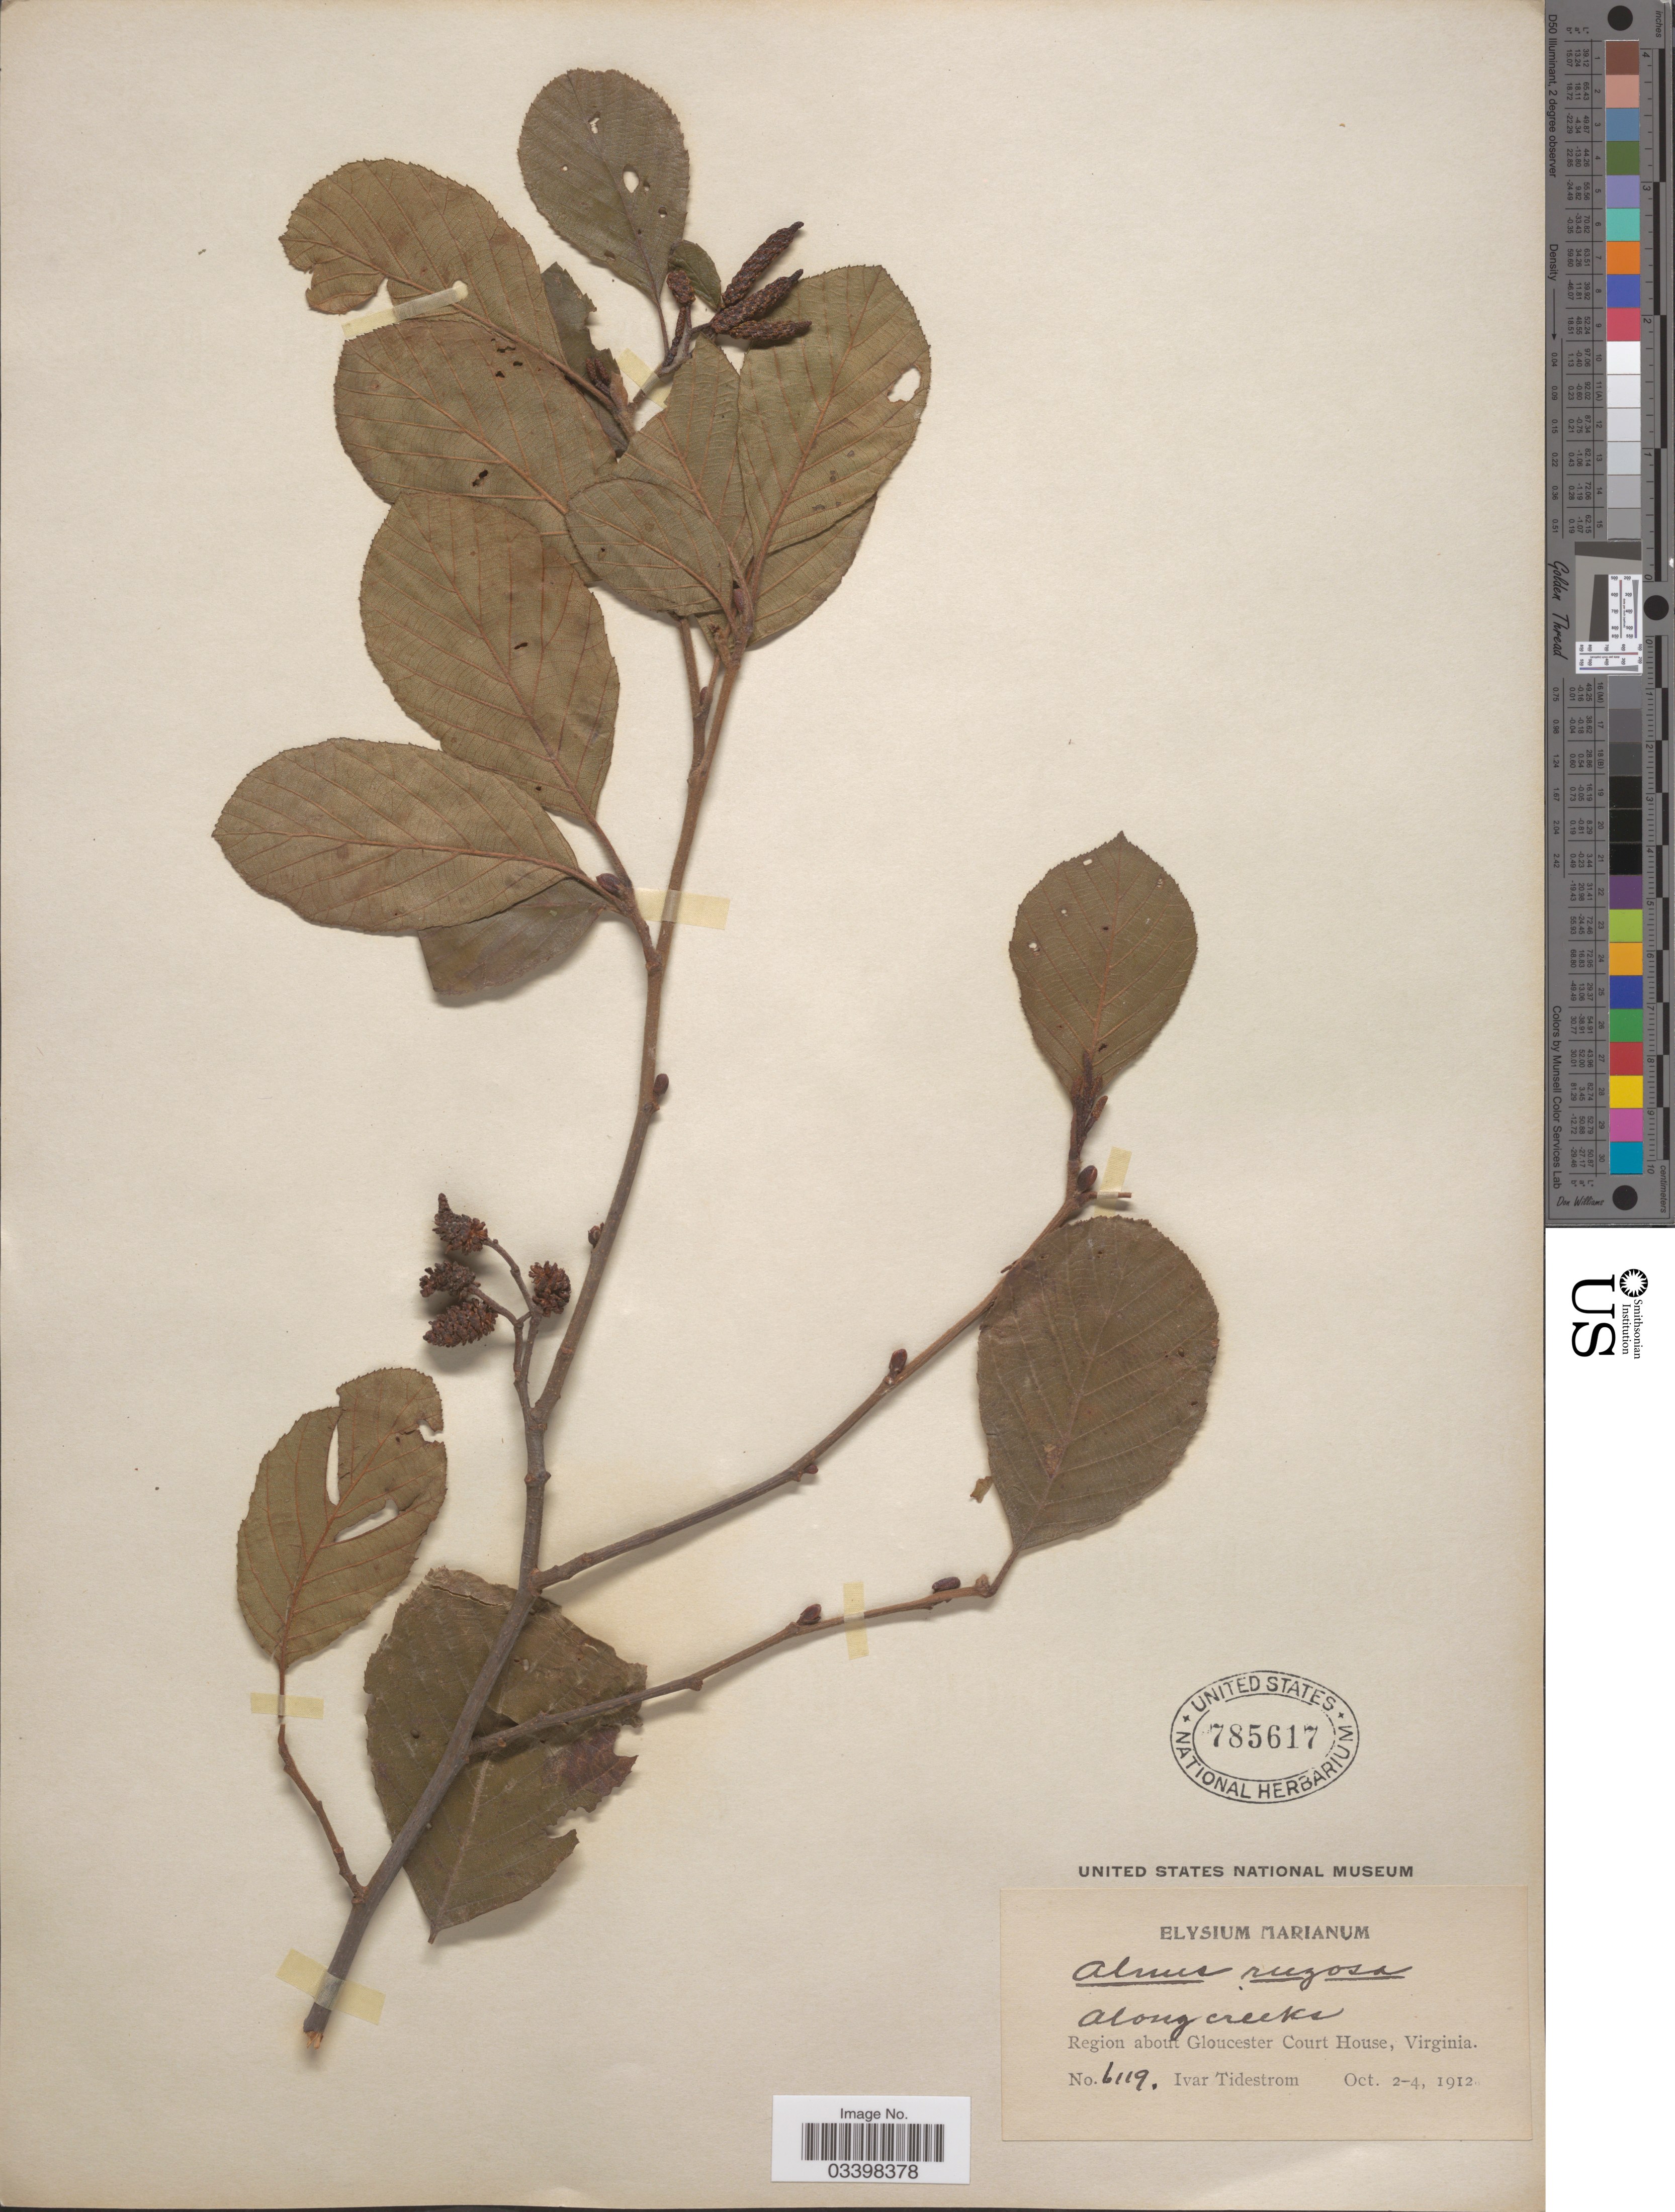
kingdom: Plantae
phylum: Tracheophyta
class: Magnoliopsida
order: Fagales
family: Betulaceae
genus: Alnus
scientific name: Alnus serrulata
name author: (Aiton) Willd.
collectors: I. F. Tidestrom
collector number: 6119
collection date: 1912-10-02/1912-10-04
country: United States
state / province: Virginia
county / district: Gloucester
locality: Region about Gloucester Court House.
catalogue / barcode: US 785617